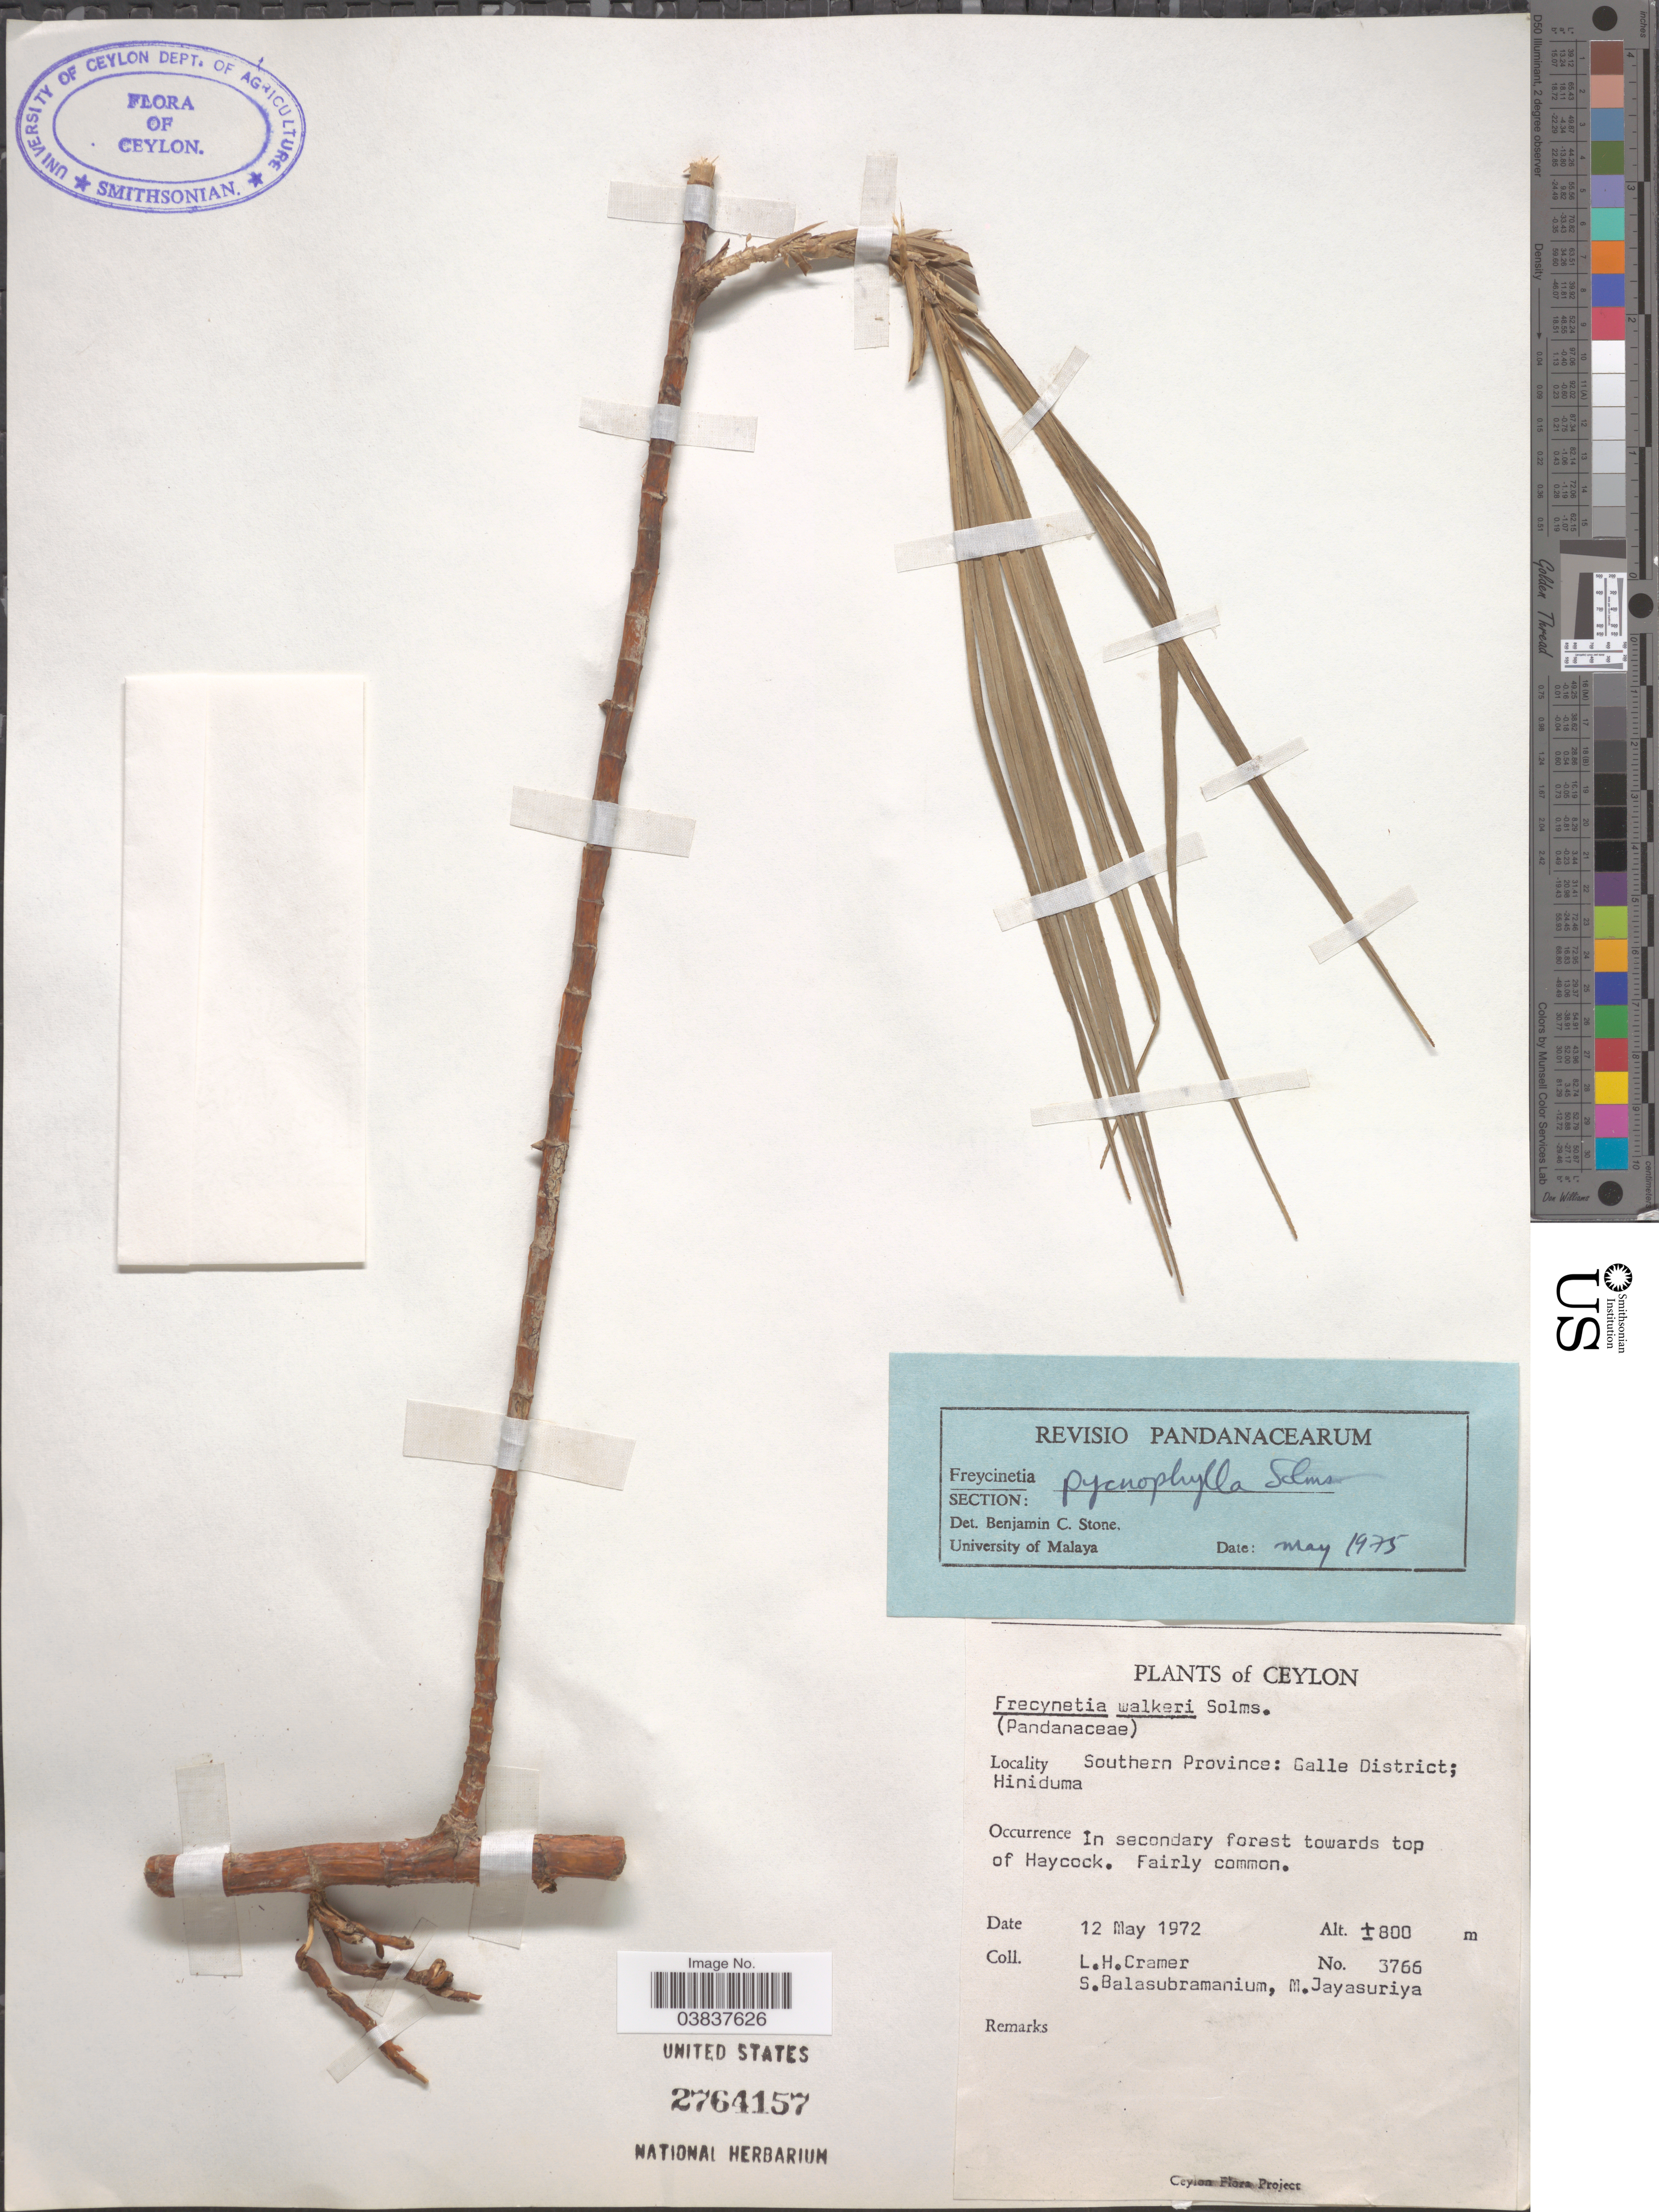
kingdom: Plantae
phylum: Tracheophyta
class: Liliopsida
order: Pandanales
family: Pandanaceae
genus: Freycinetia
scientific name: Freycinetia pycnocephala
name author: Solms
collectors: L. H. Cramer, S. Balasubramanium & M. Jayasuriya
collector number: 3766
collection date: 1972-05-12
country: Sri Lanka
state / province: Southern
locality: Ceylon. Galle District; Hiniduma. In secondary fores towards top of Haycock.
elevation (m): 800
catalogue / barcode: US 2764157